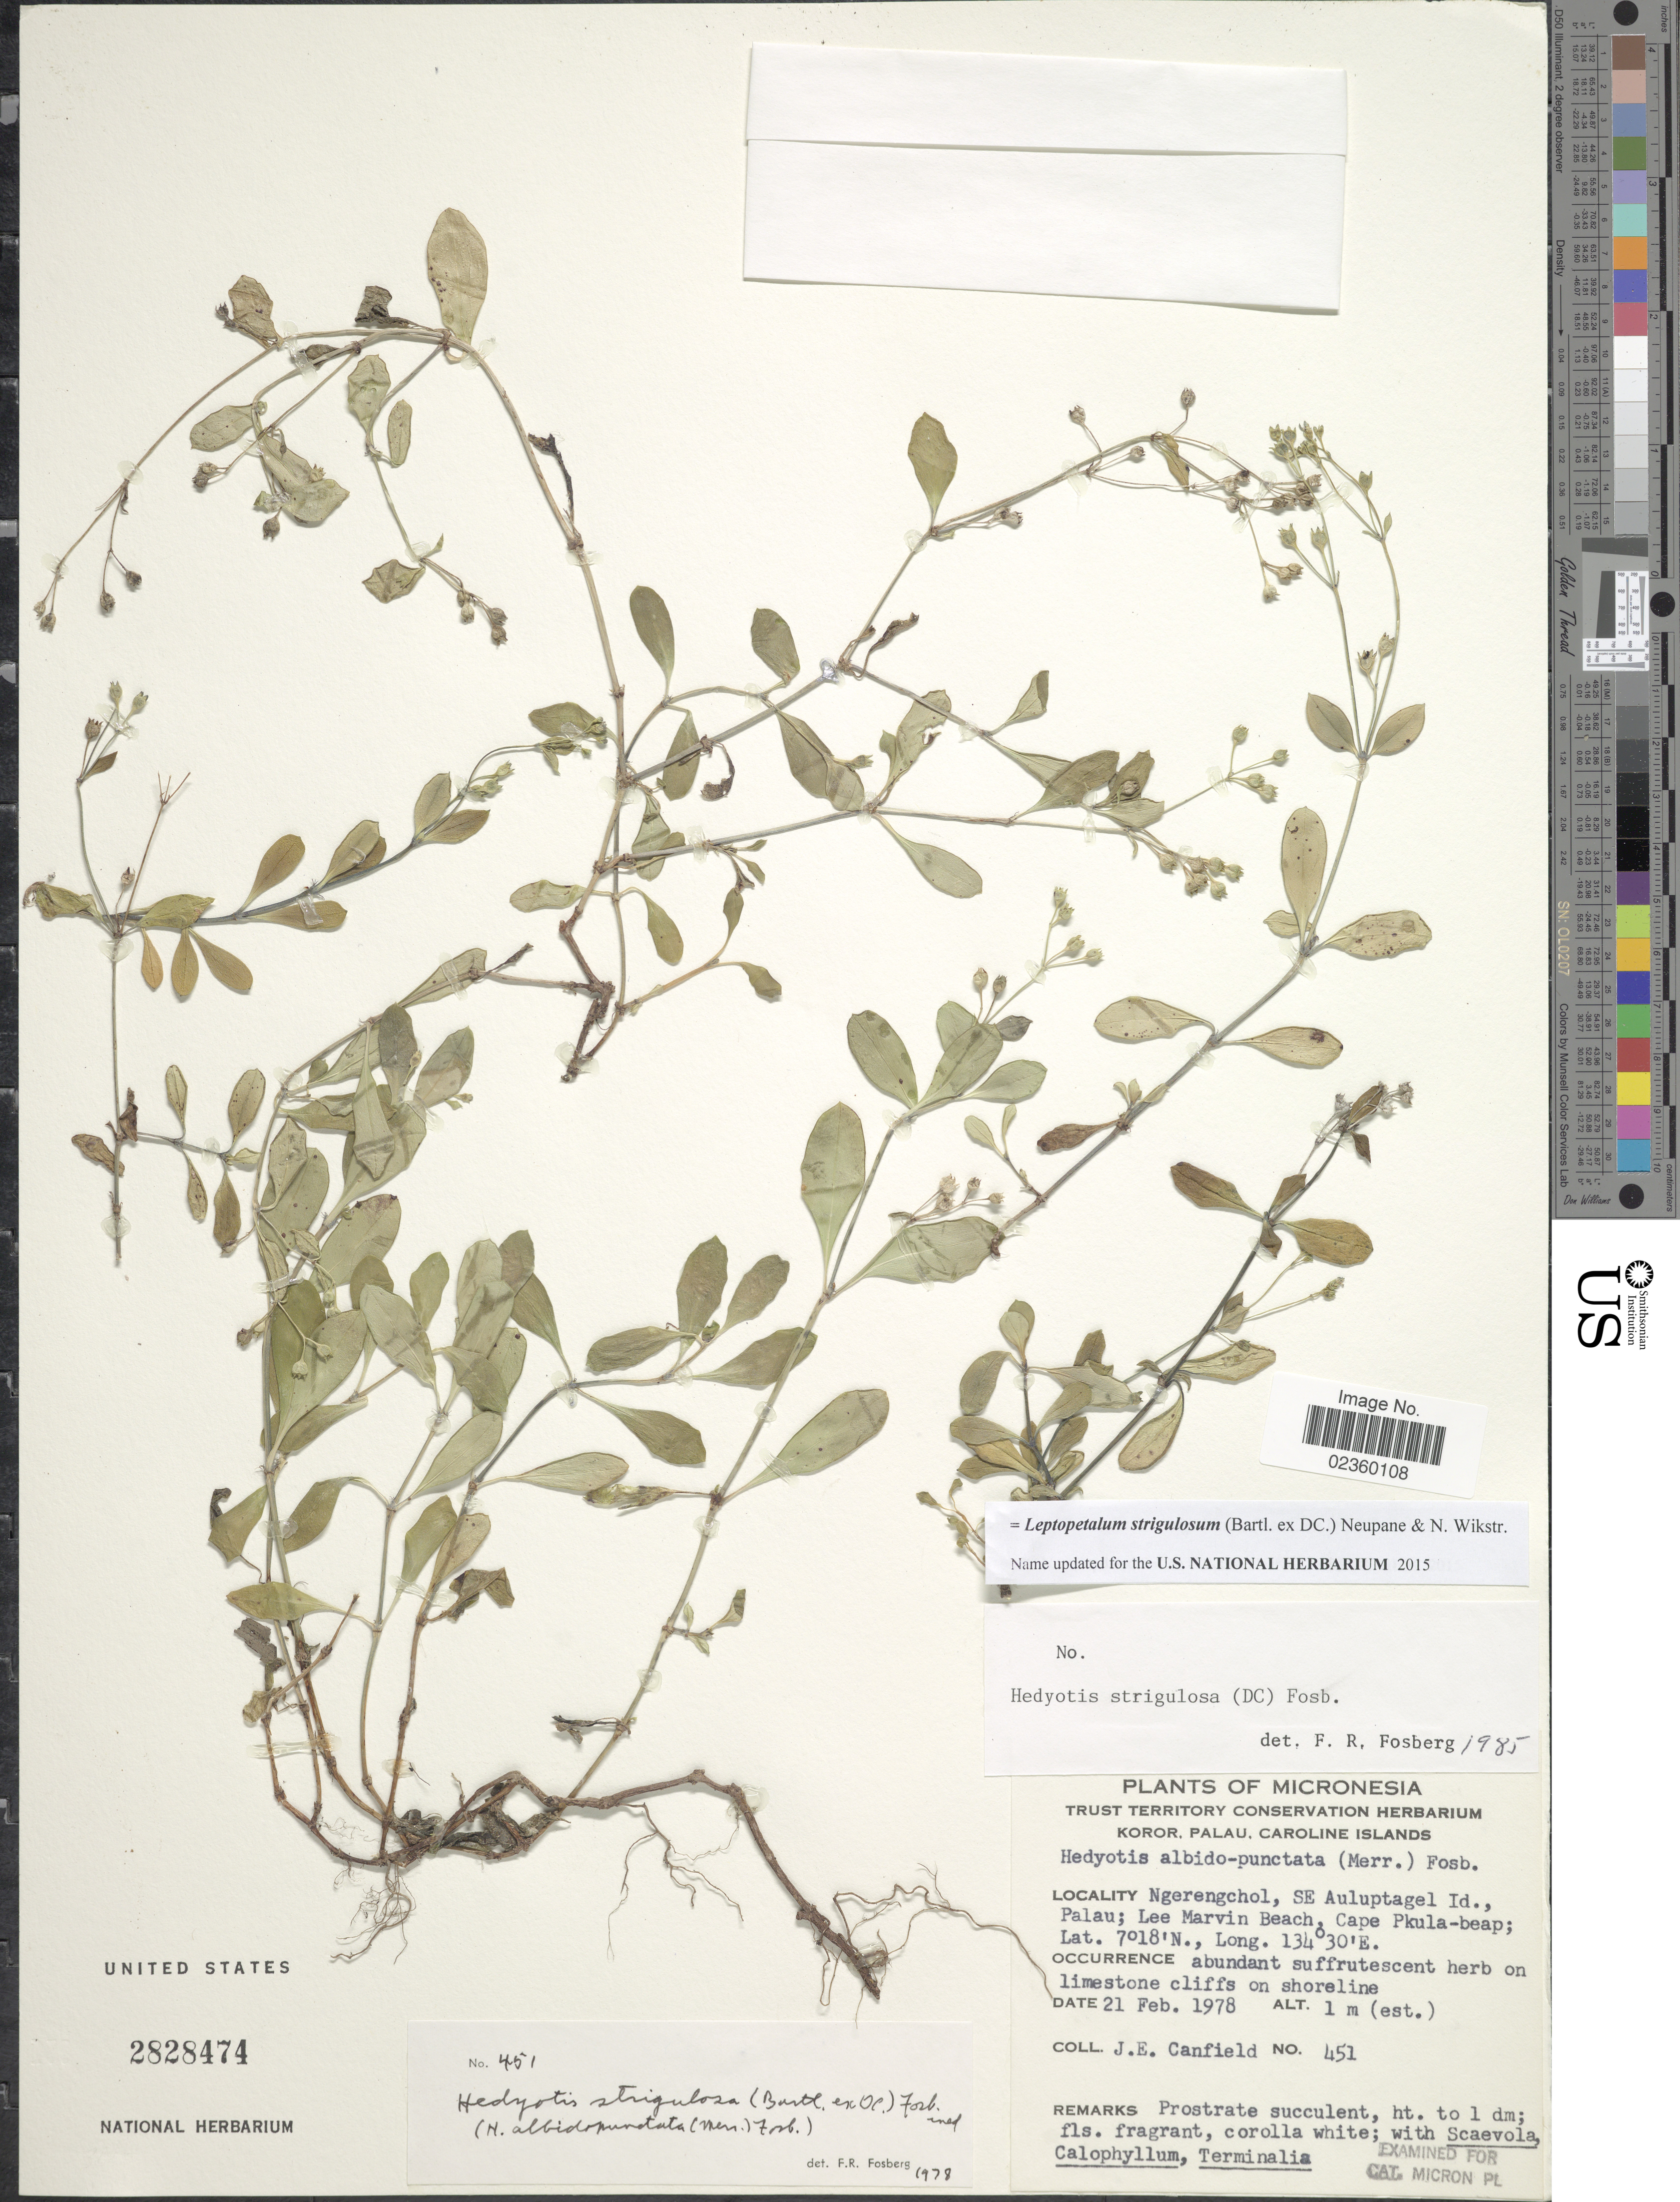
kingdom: Plantae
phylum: Tracheophyta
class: Magnoliopsida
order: Gentianales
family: Rubiaceae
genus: Leptopetalum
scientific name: Leptopetalum strigulosum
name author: (Bartl. ex DC.) Neupane & N. Wikstr.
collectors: J. E. Canfield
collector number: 451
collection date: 1978-02-21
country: Palau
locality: Micronesia, Ngerengchol, SE Auluptagel Id., Palau; Lee Marvin Beach, Cape Pkula-beap;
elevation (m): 1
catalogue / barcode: US 2828474